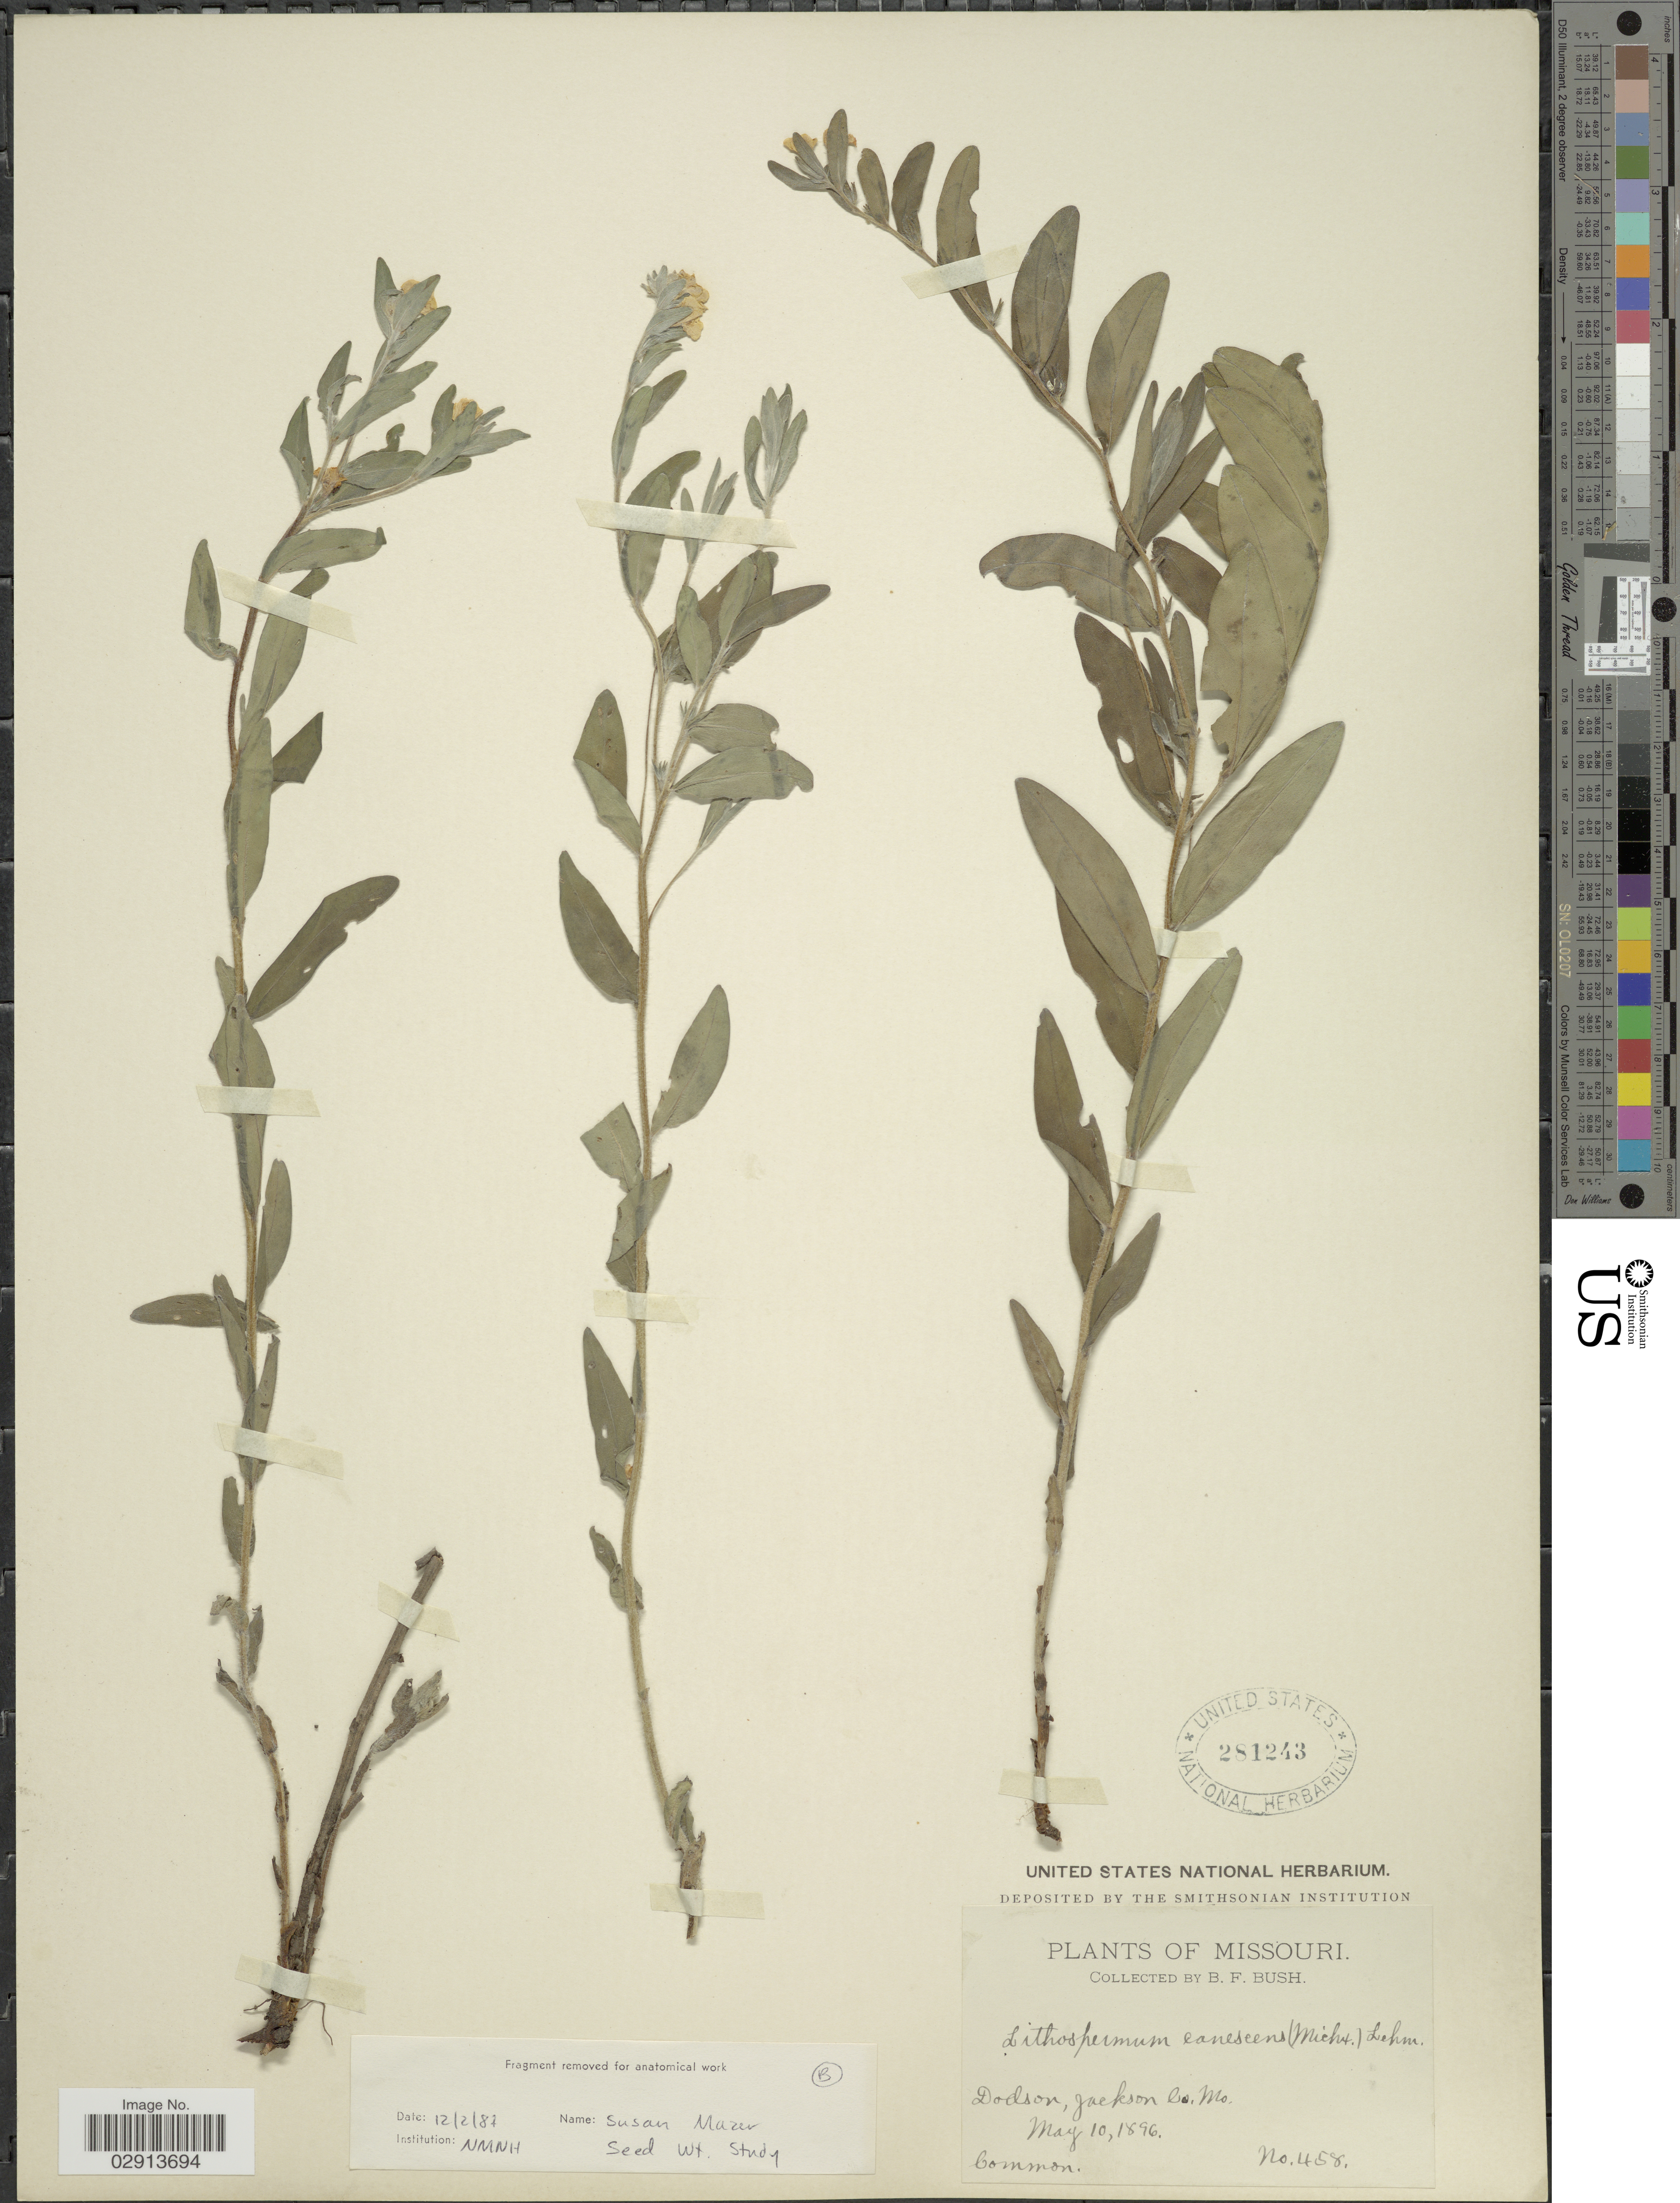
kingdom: Plantae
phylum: Tracheophyta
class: Magnoliopsida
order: Boraginales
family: Boraginaceae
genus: Lithospermum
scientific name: Lithospermum canescens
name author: (Michx.) Lehm.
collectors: B. F. Bush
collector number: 458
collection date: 1896-05-10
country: United States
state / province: Missouri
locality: Dodson, Jackson Co.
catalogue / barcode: US 281243